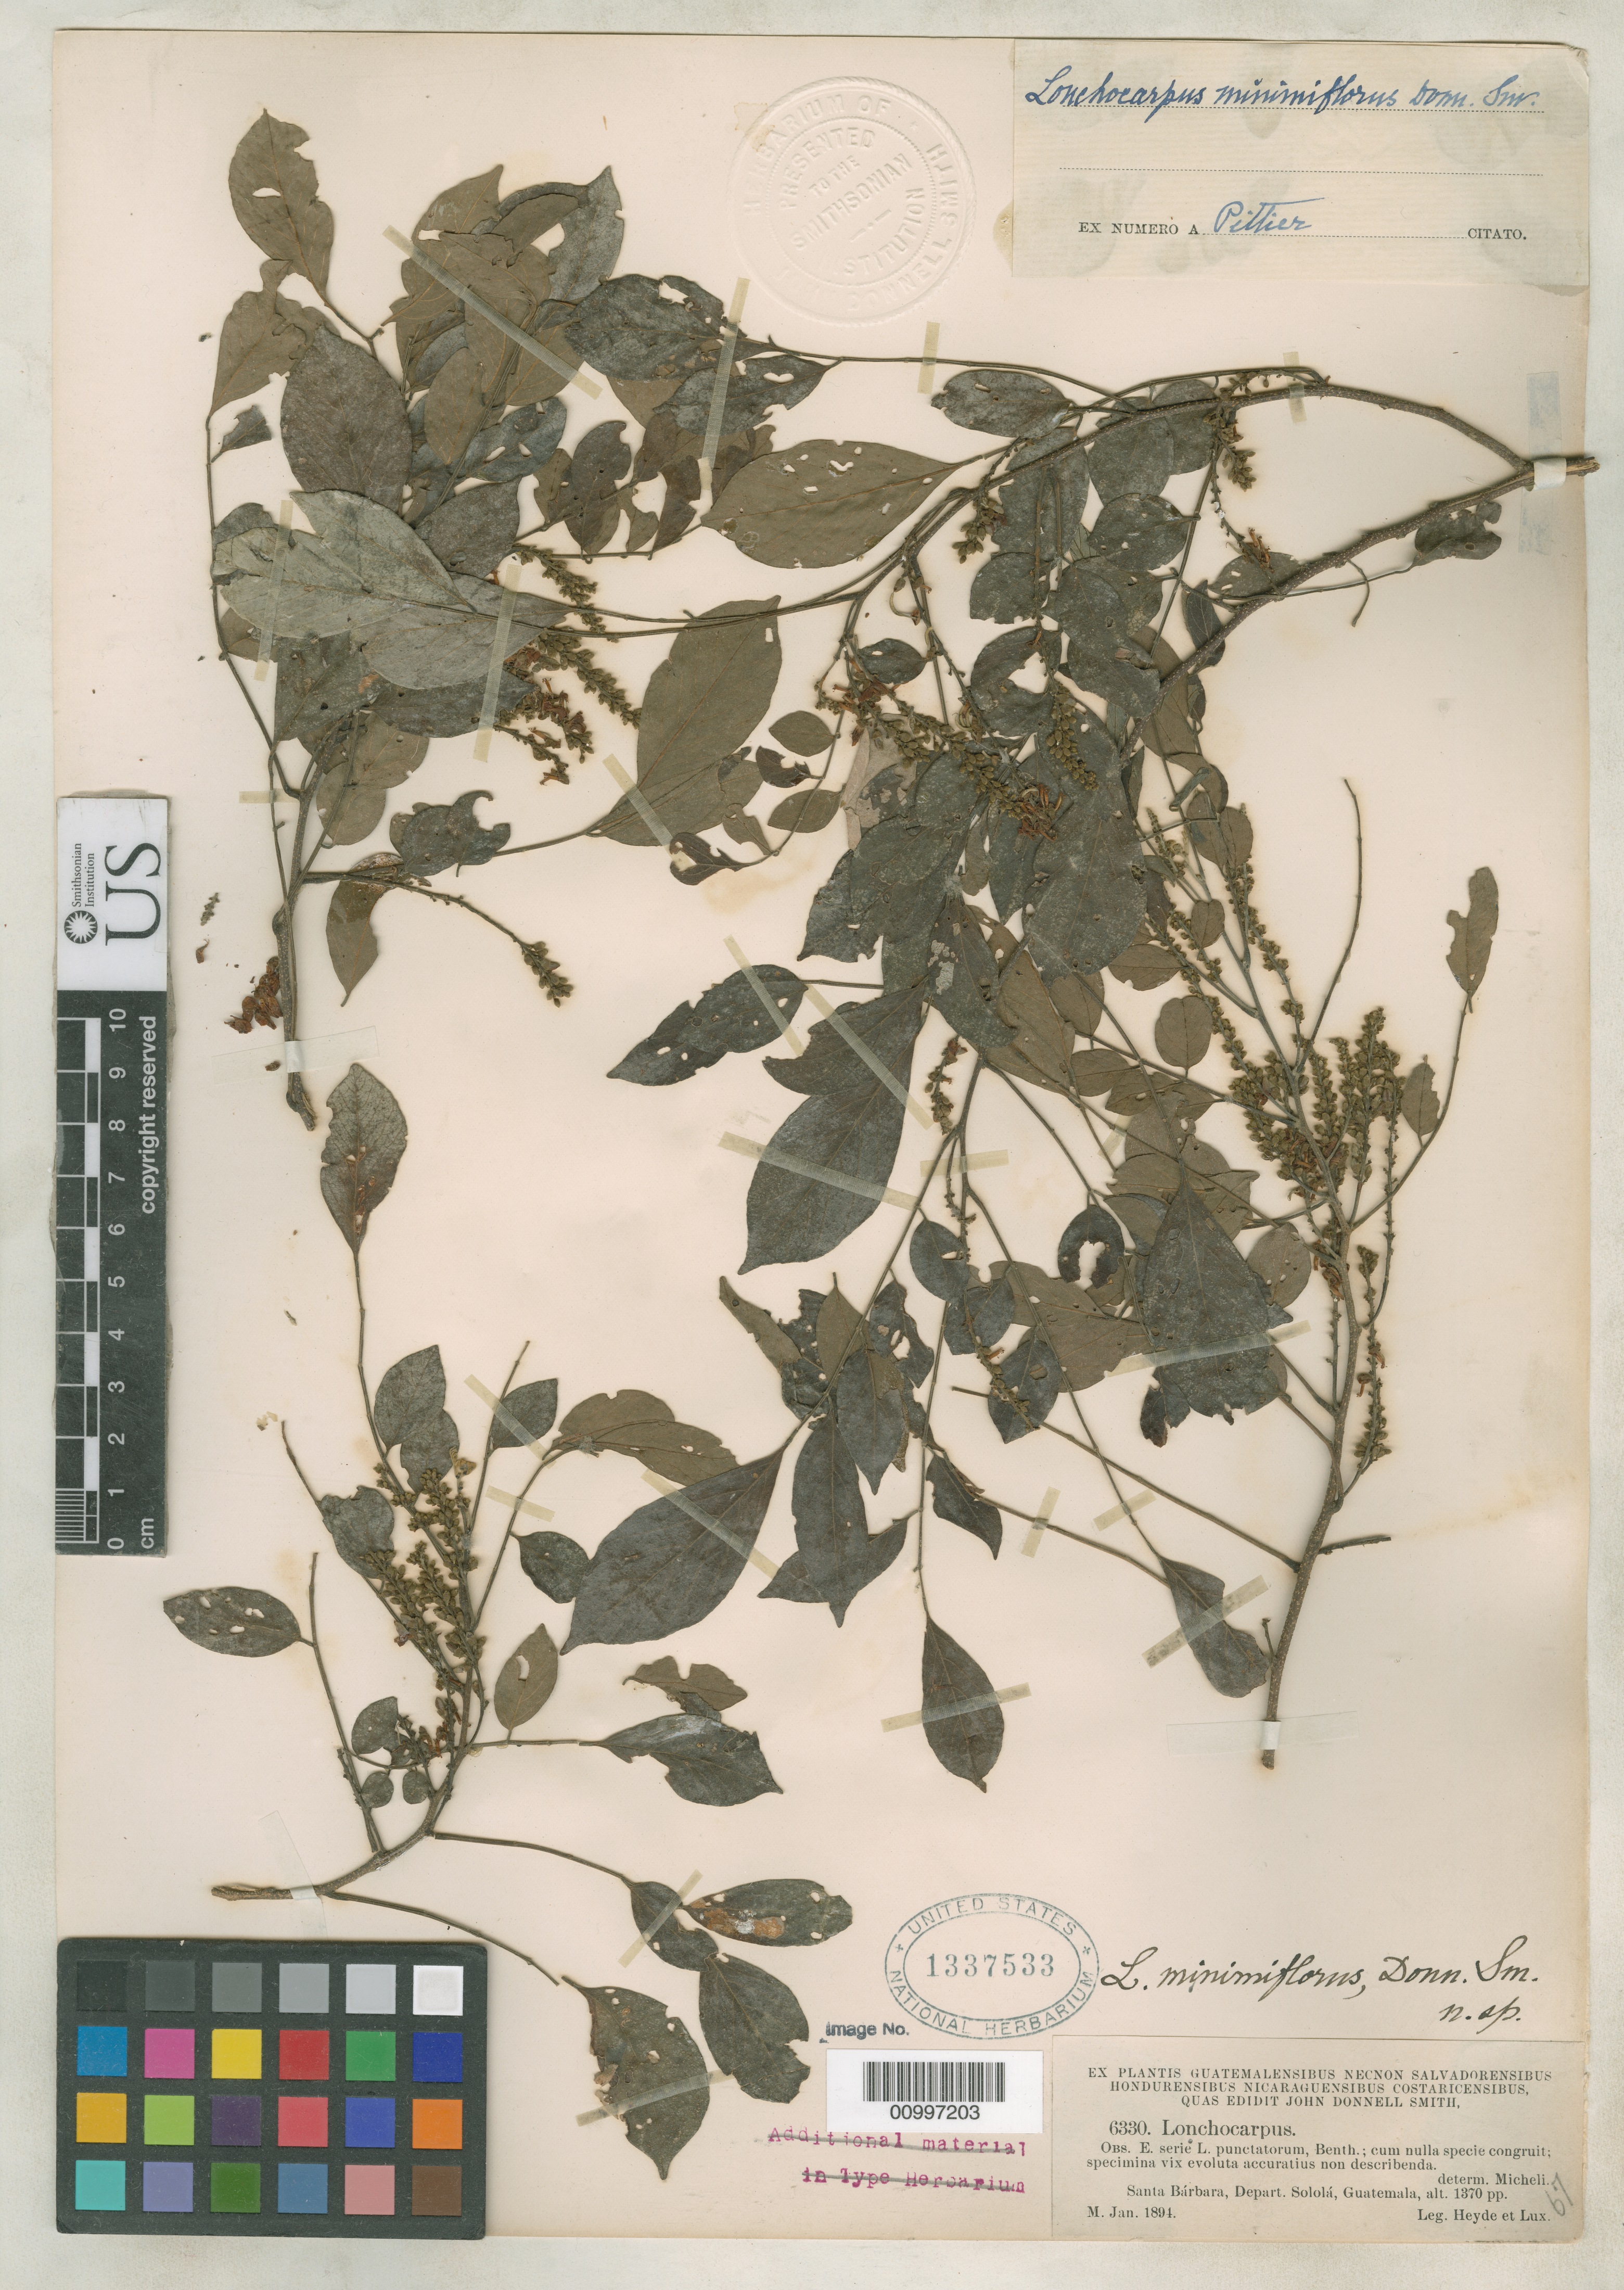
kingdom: Plantae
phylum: Tracheophyta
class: Magnoliopsida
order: Fabales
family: Fabaceae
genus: Lonchocarpus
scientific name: Lonchocarpus minimiflorus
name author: Donn. Sm.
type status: Type Collection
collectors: E. T. Heyde & E. Lux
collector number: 6330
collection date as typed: Jan 1894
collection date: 1894-01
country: Guatemala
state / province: Sololá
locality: Santa Barbara.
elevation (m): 418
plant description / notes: One of two sheets (USNH 1337532 & 1337533) ex John Donnell Smith herbarium.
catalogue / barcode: US 1337533